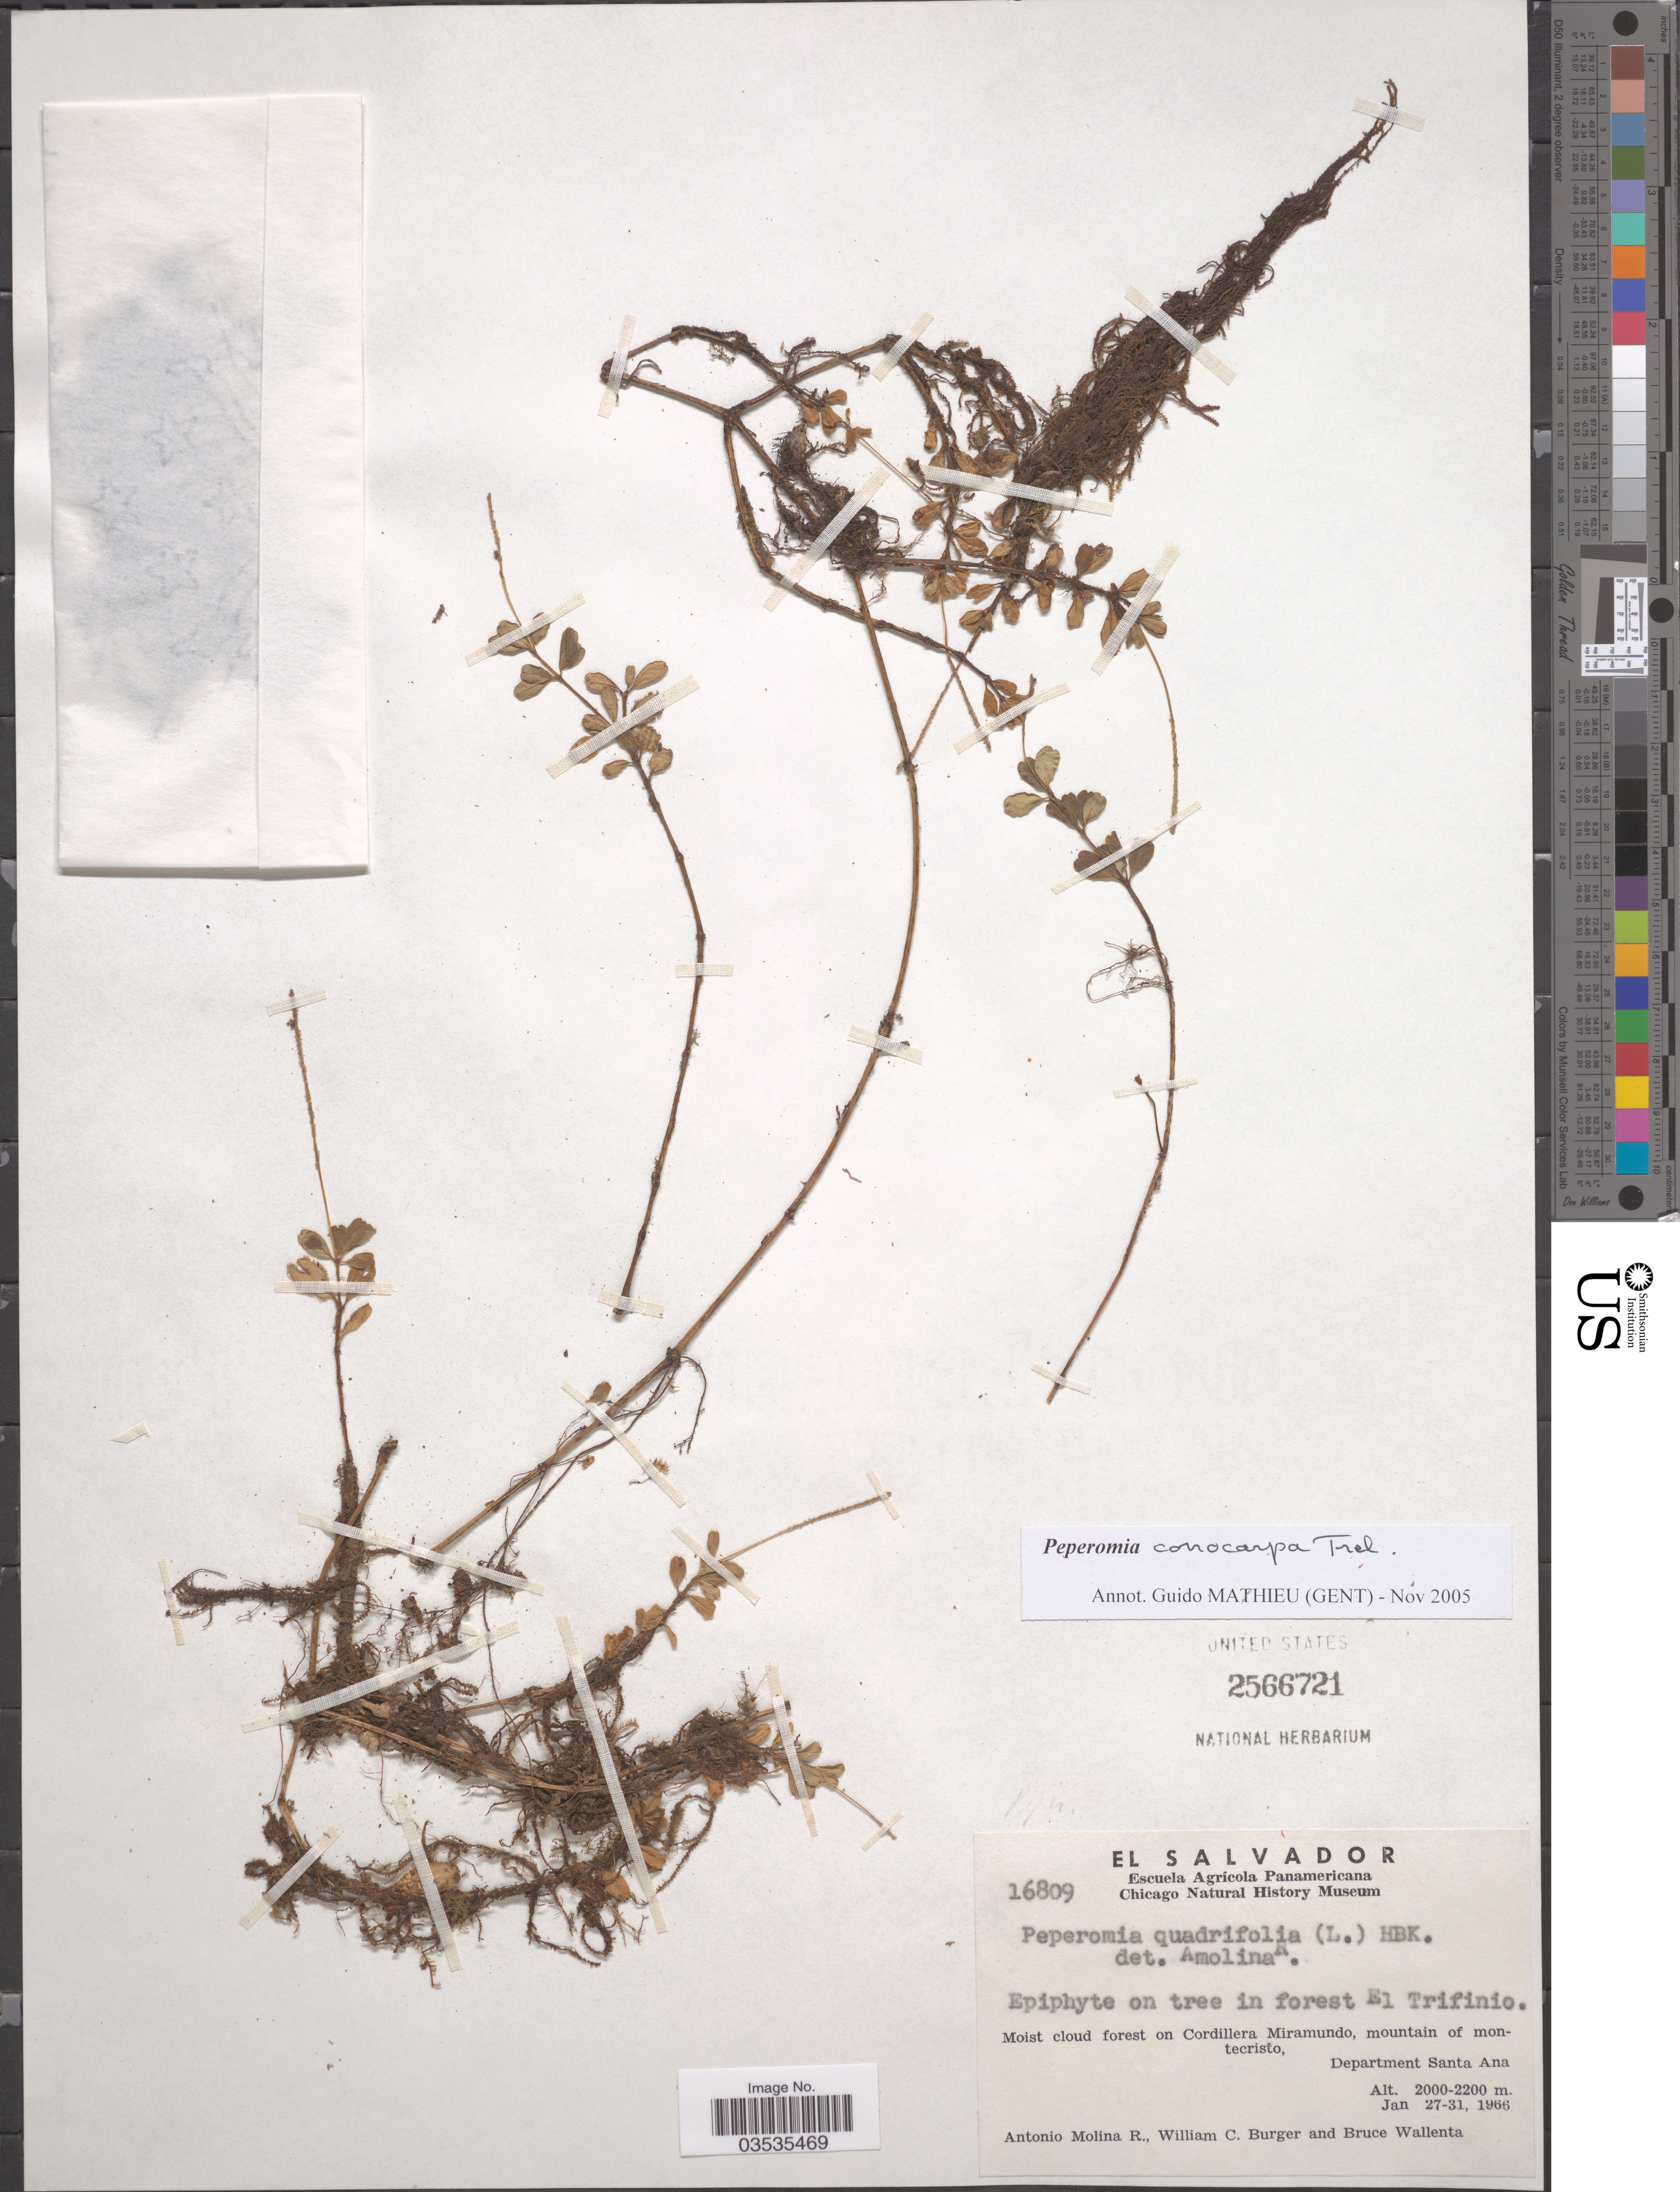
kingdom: Plantae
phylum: Tracheophyta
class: Magnoliopsida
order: Piperales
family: Piperaceae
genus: Peperomia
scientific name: Peperomia conocarpa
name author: Trel. in Yunck.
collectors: A. Molina R., W. Burger & B. Wallenta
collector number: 16809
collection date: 1966-01-27/1966-01-31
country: El Salvador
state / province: Santa Ana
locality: In forest El Trifinio. Moist cloud forest on Cordillera Miramundo, mountain of montecristo, Department Santa Ana.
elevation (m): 2000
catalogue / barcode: US 2566721